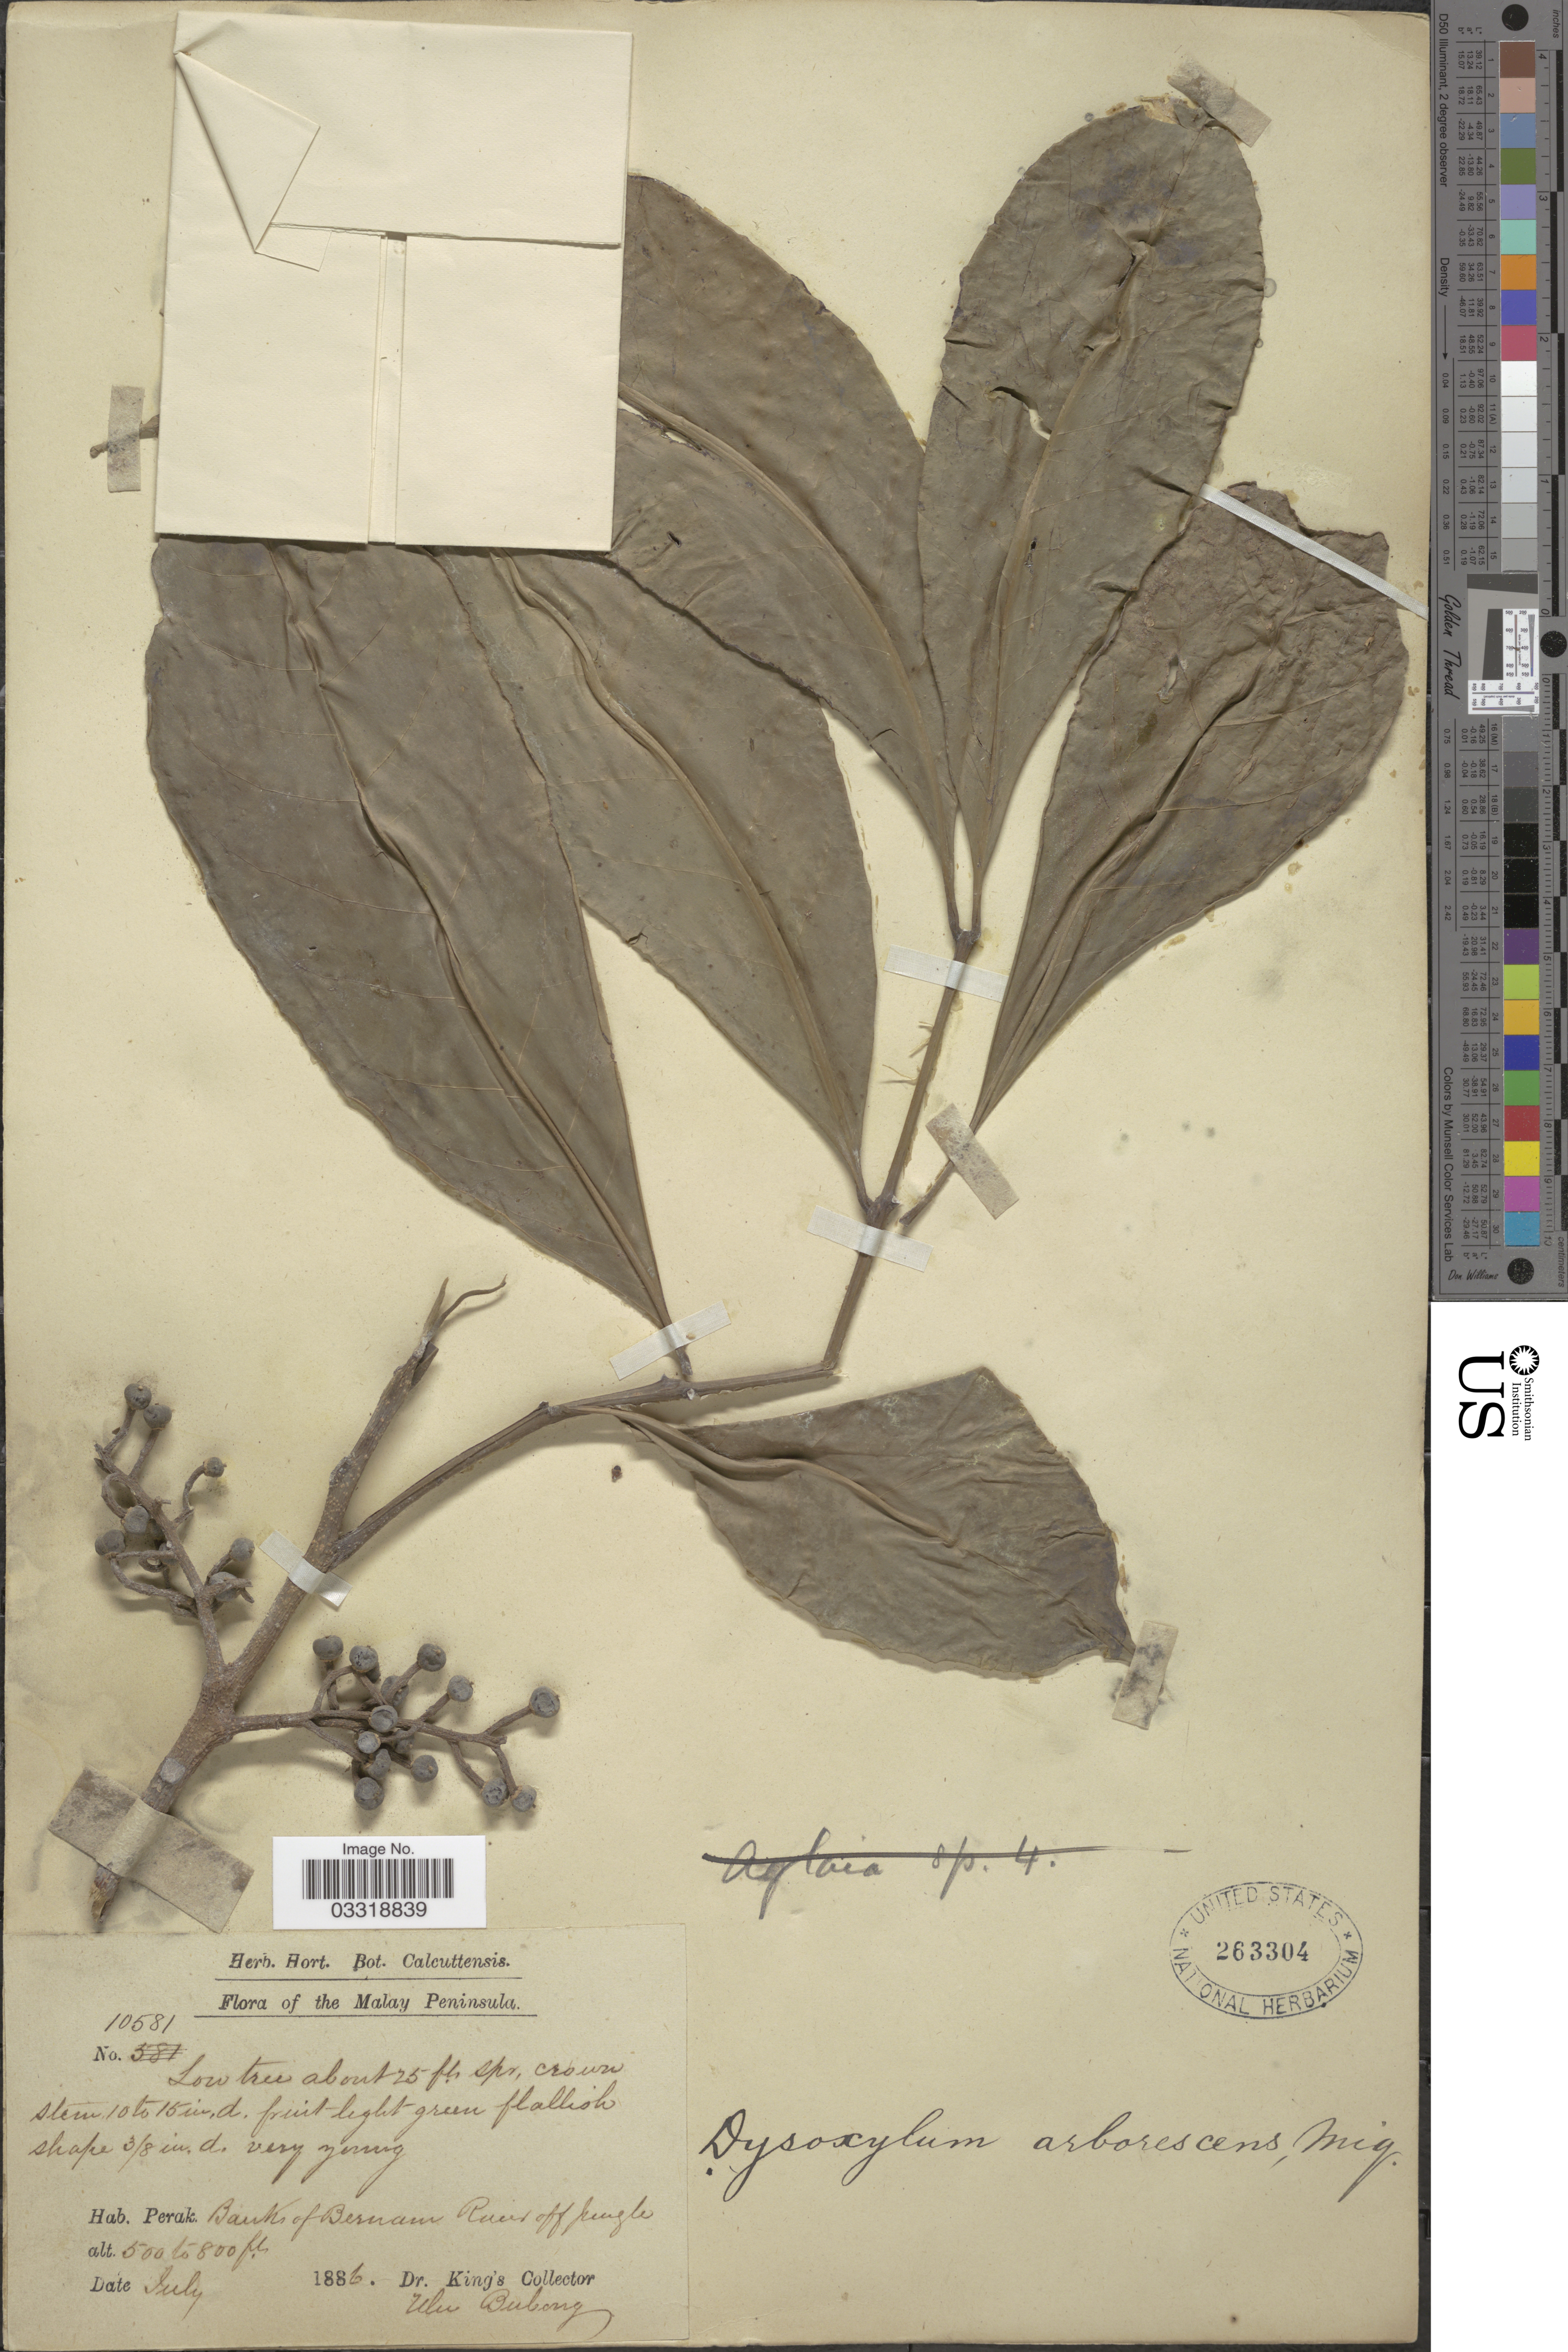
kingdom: Plantae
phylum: Tracheophyta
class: Magnoliopsida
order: Sapindales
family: Meliaceae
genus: Goniocheton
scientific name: Goniocheton arborescens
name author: Blume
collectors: Dr. King's collector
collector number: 10581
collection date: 1886-07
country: Malaysia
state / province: Perak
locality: The Malay Peninsula. Banks of Bernam River off jungle.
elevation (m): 152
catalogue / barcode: US 263304